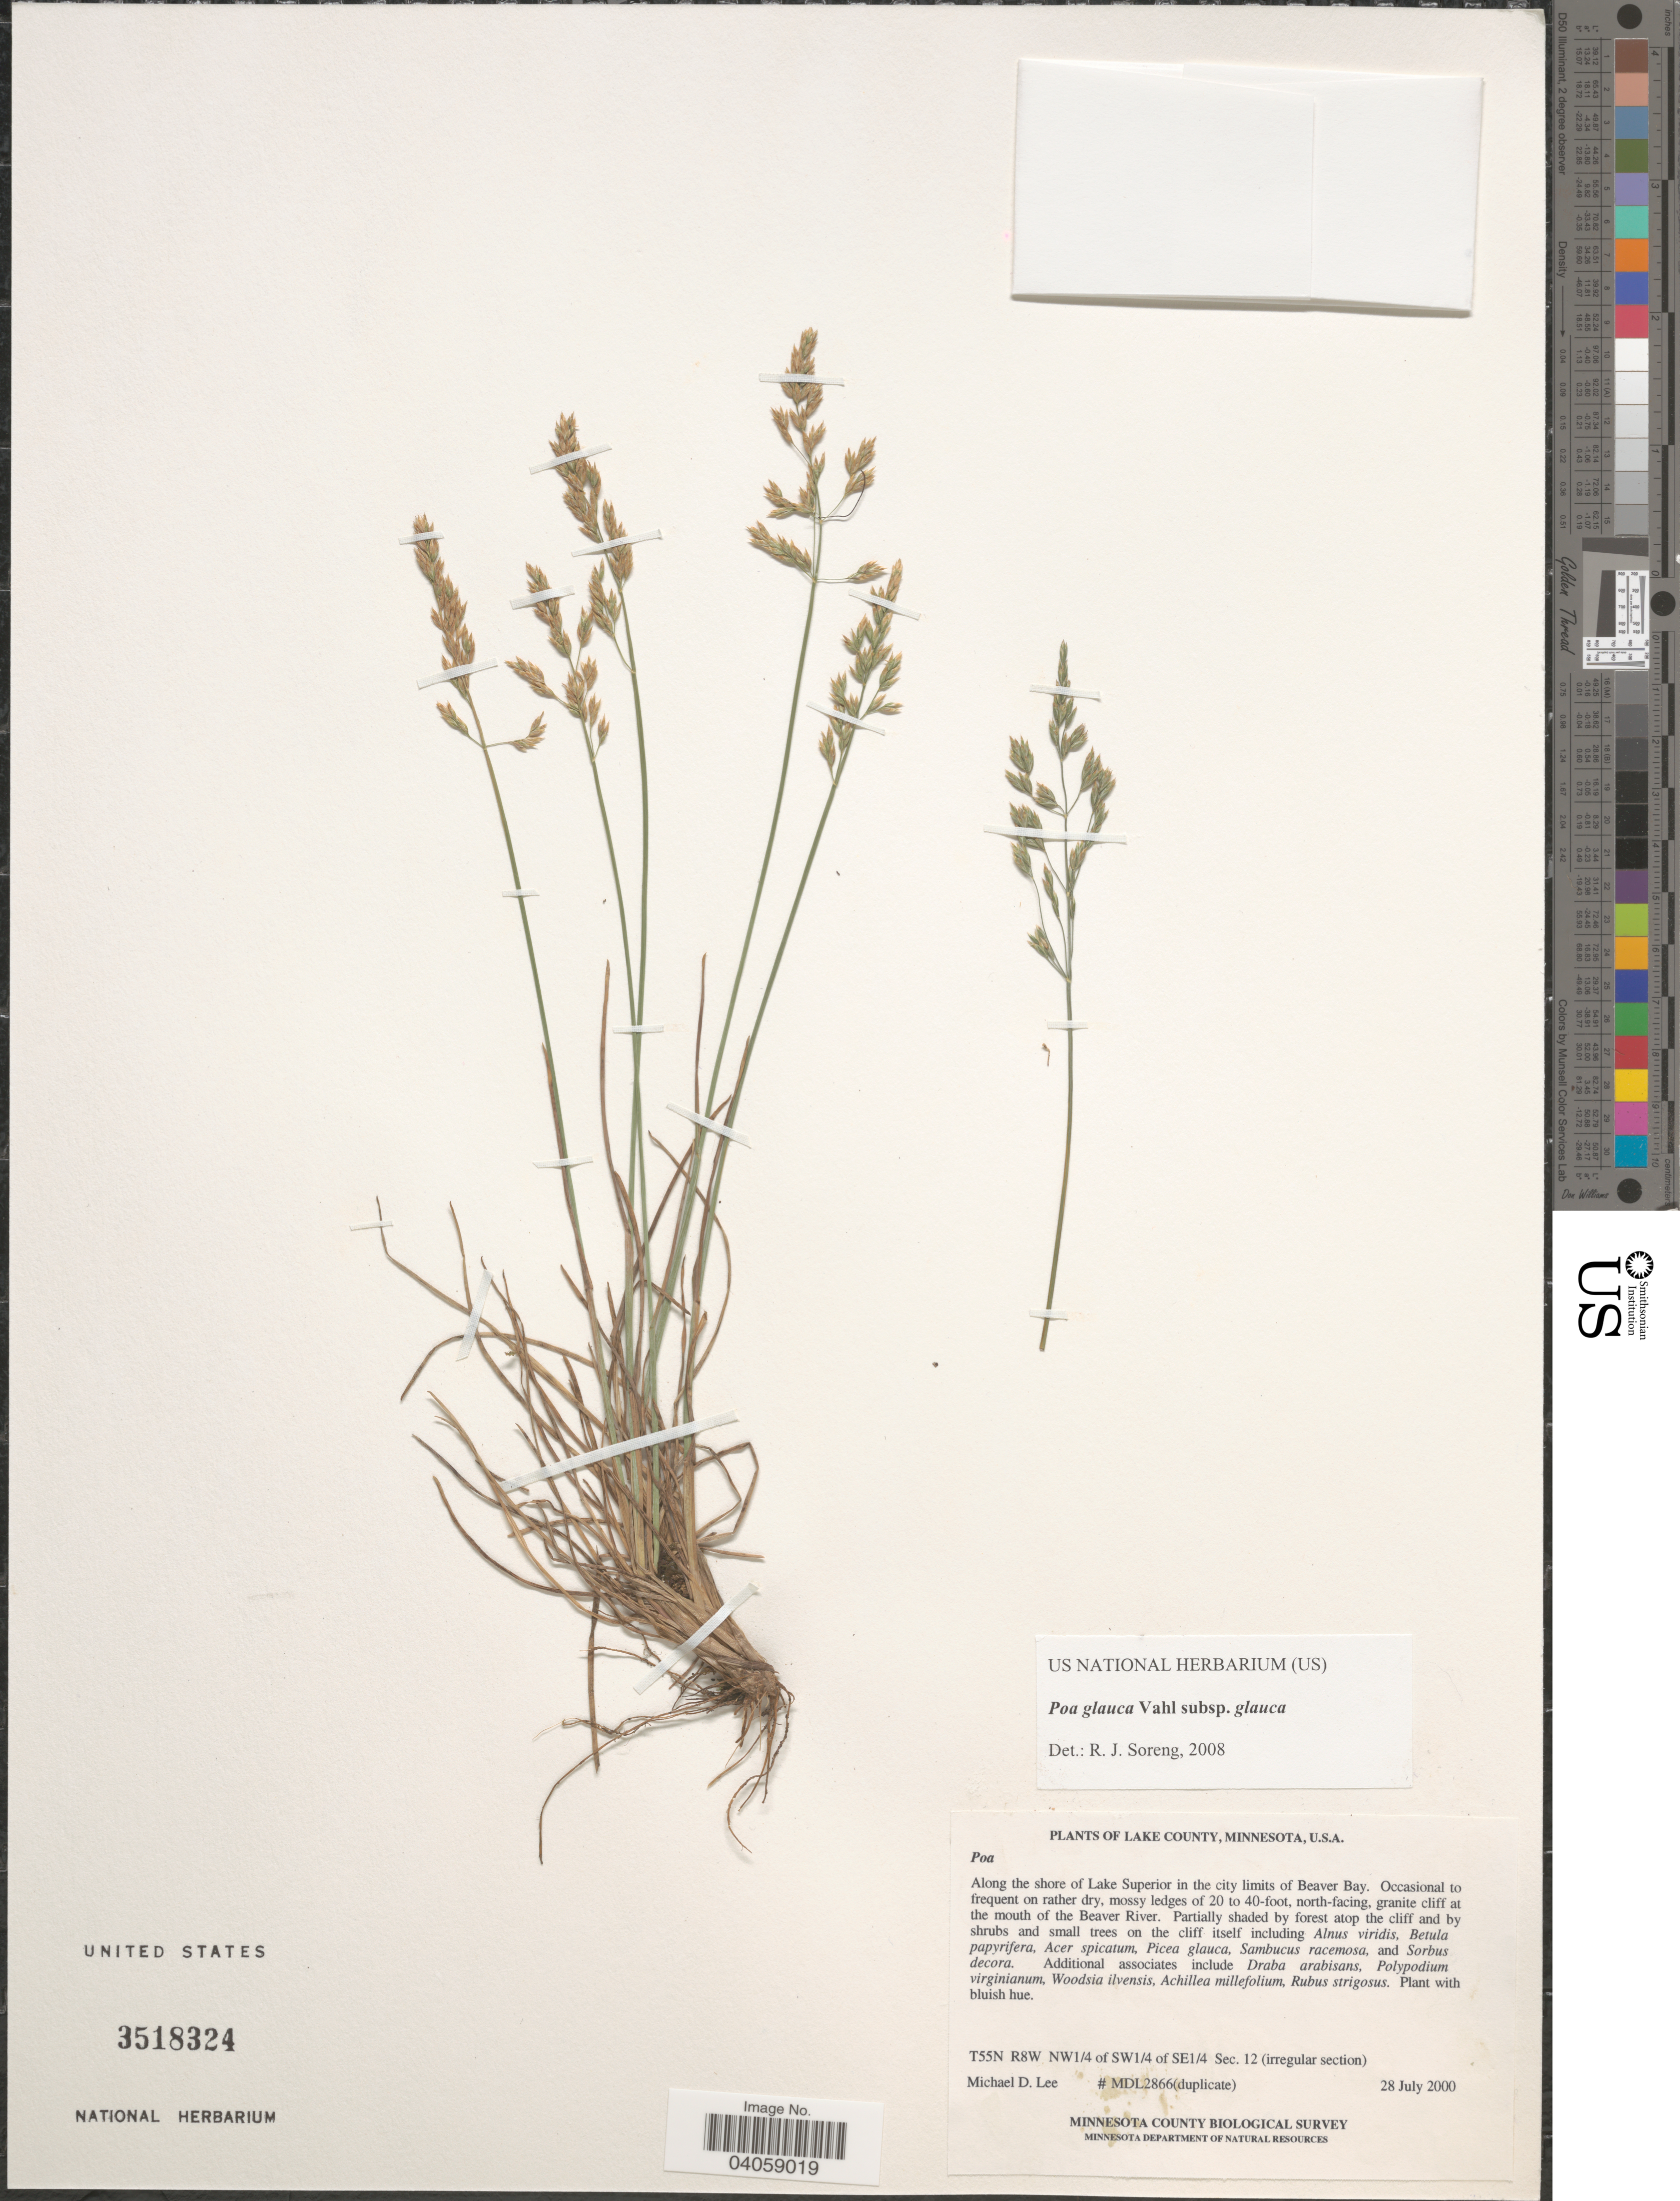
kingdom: Plantae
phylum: Tracheophyta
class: Liliopsida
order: Poales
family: Poaceae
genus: Poa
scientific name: Poa glauca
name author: Vahl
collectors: M. Lee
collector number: MDL2866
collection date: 2000-07-28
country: United States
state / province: Minnesota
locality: Lake County. Along the shore of Lake Superior in the city limits of Beaver Bay. Ledges of 20- to 40-foot, north-facing, granite cliff at the mouth of the Beaver River. T55N R8W NW¼ of SW¼ of SE¼ Sec. 12 (irregular section).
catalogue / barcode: US 3518324